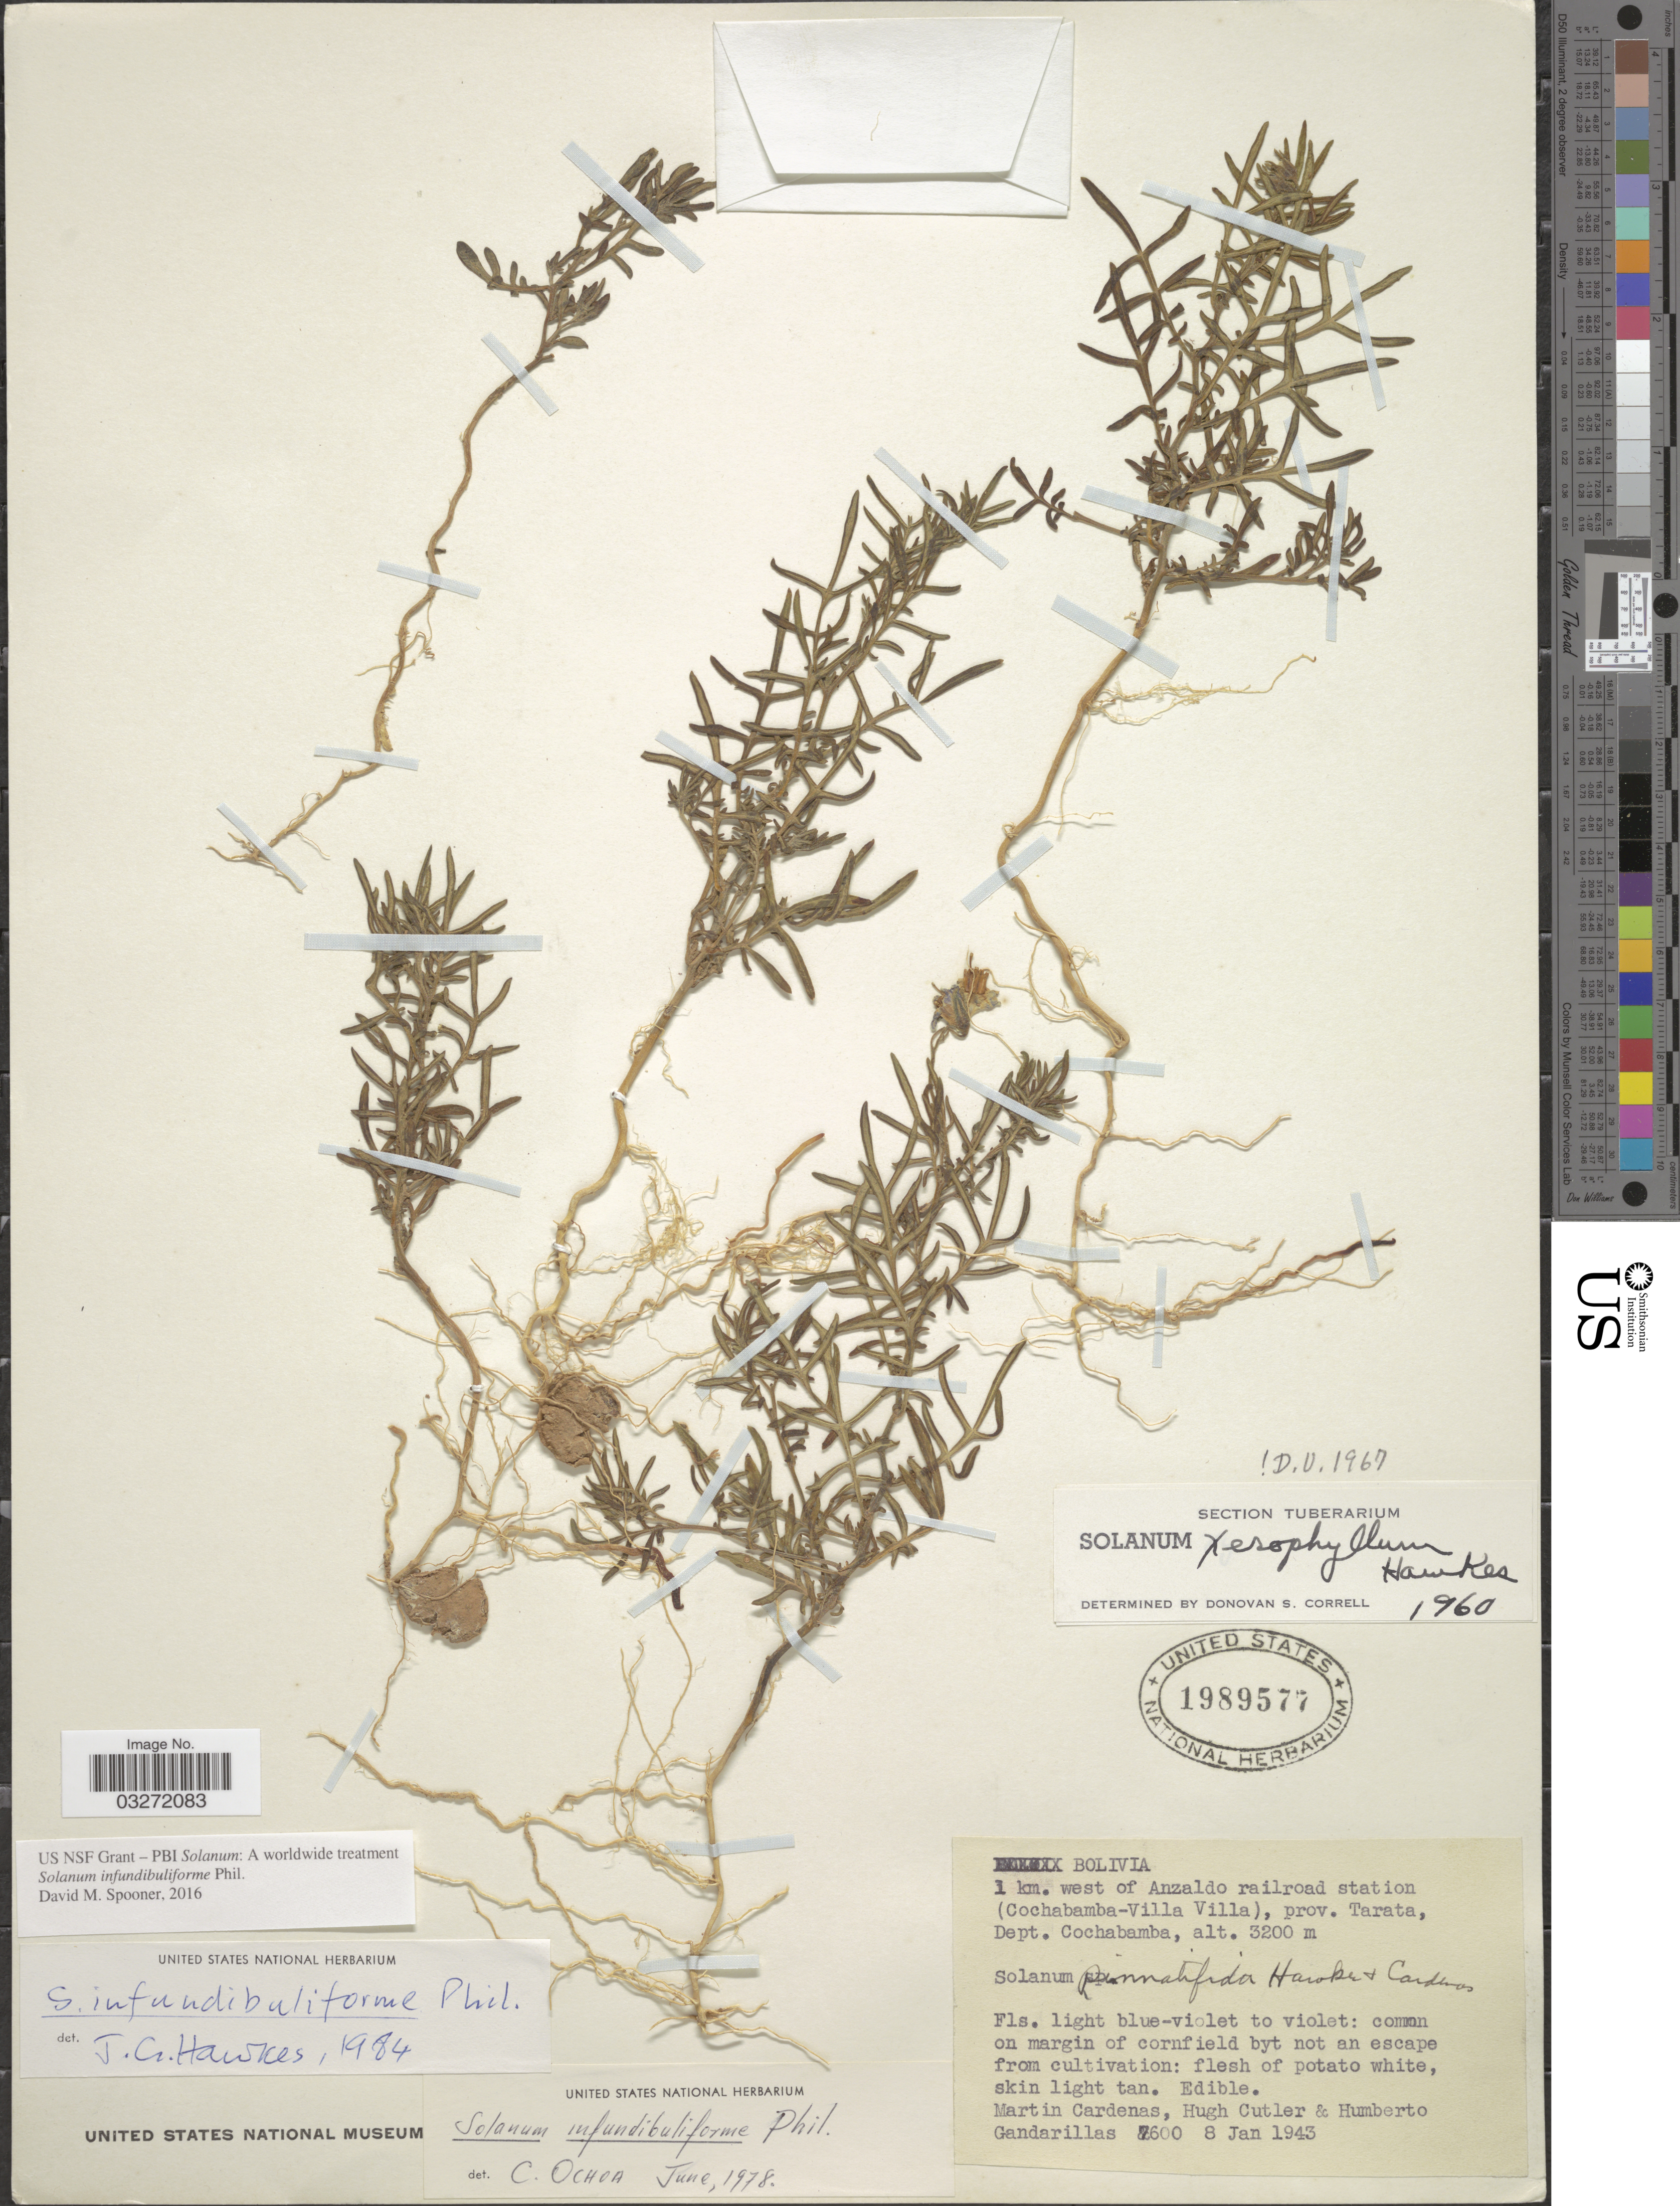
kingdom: Plantae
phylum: Tracheophyta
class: Magnoliopsida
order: Solanales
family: Solanaceae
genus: Solanum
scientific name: Solanum infundibuliforme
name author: Phil.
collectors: M. Cárdenas, H. C. Cutler & H. Gandarillas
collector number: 7600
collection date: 1943-01-08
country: Bolivia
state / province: Cochabamba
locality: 1 km. west of Anzaldo railroad station (Cochabamba-Villa Villa), prov. Tarata, Dept. Cochabamba.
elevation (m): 3200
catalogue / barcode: US 1989577